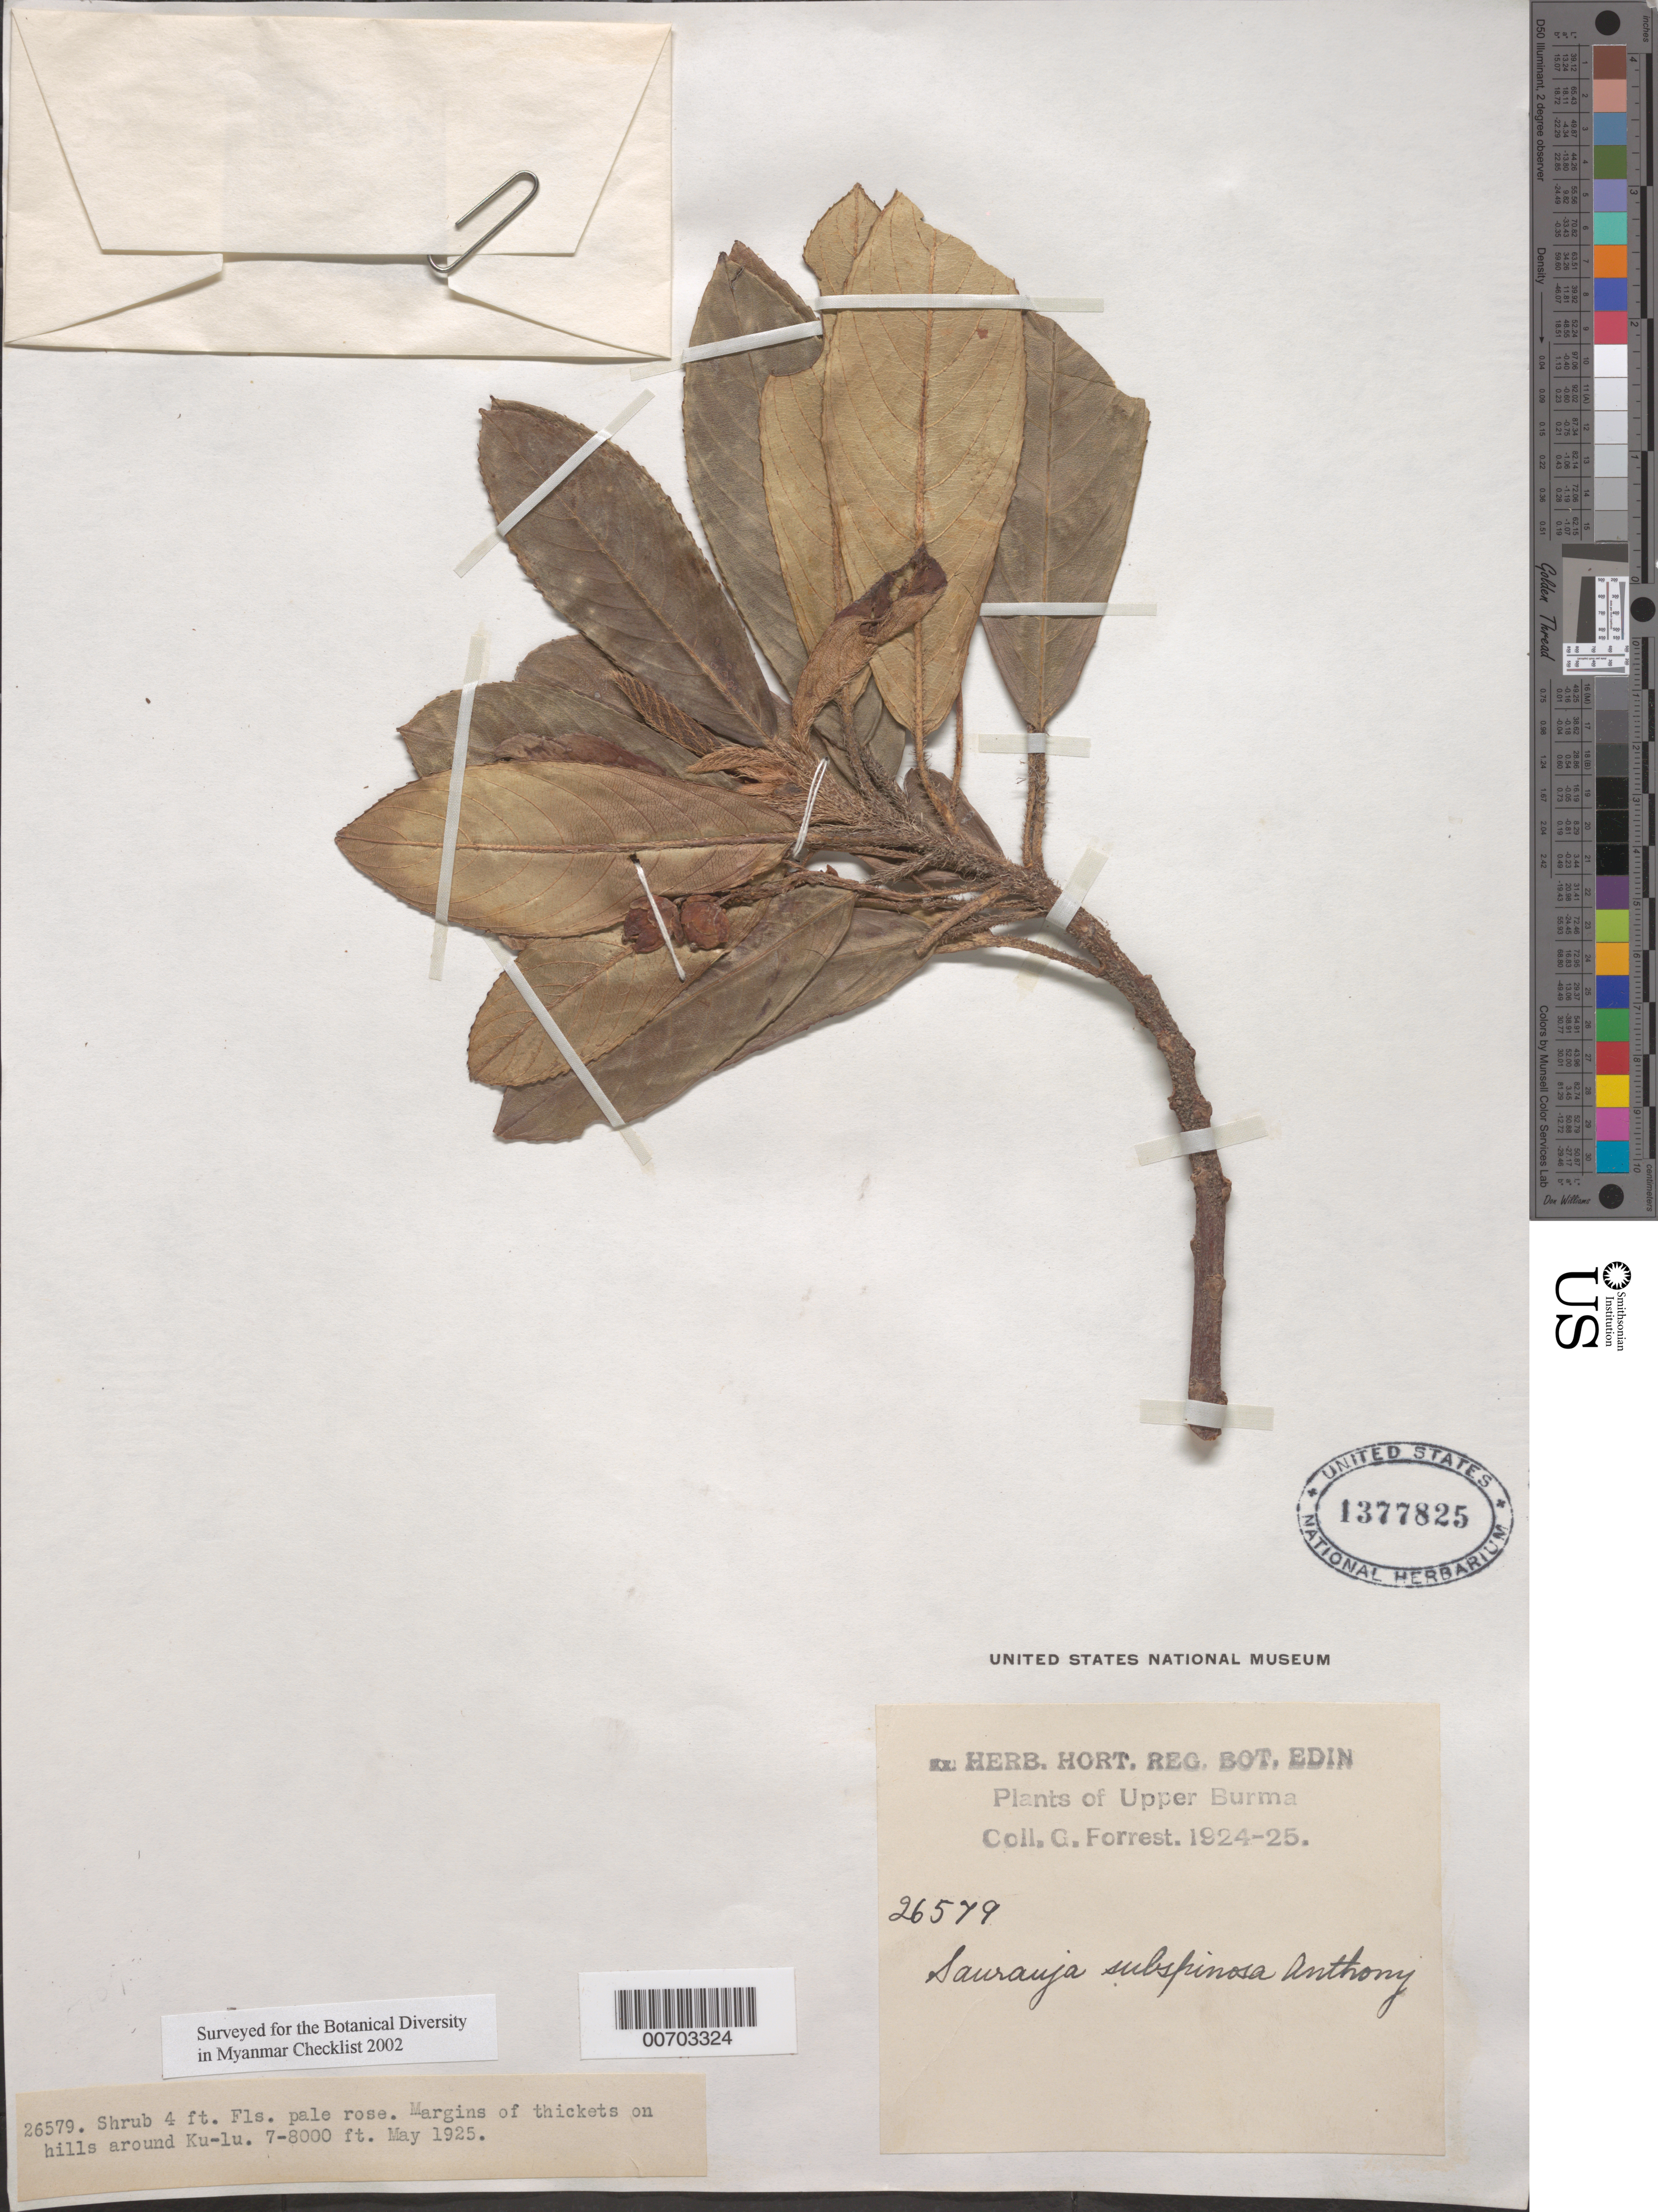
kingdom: Plantae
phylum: Tracheophyta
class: Magnoliopsida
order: Ericales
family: Actinidiaceae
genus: Saurauia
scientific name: Saurauia subspinosa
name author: J. Anthony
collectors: G. Forrest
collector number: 26579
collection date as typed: May 1925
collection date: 1925-05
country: Myanmar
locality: Ku-lu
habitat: Margins of thickets on hills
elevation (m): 2134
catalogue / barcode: US 1377825